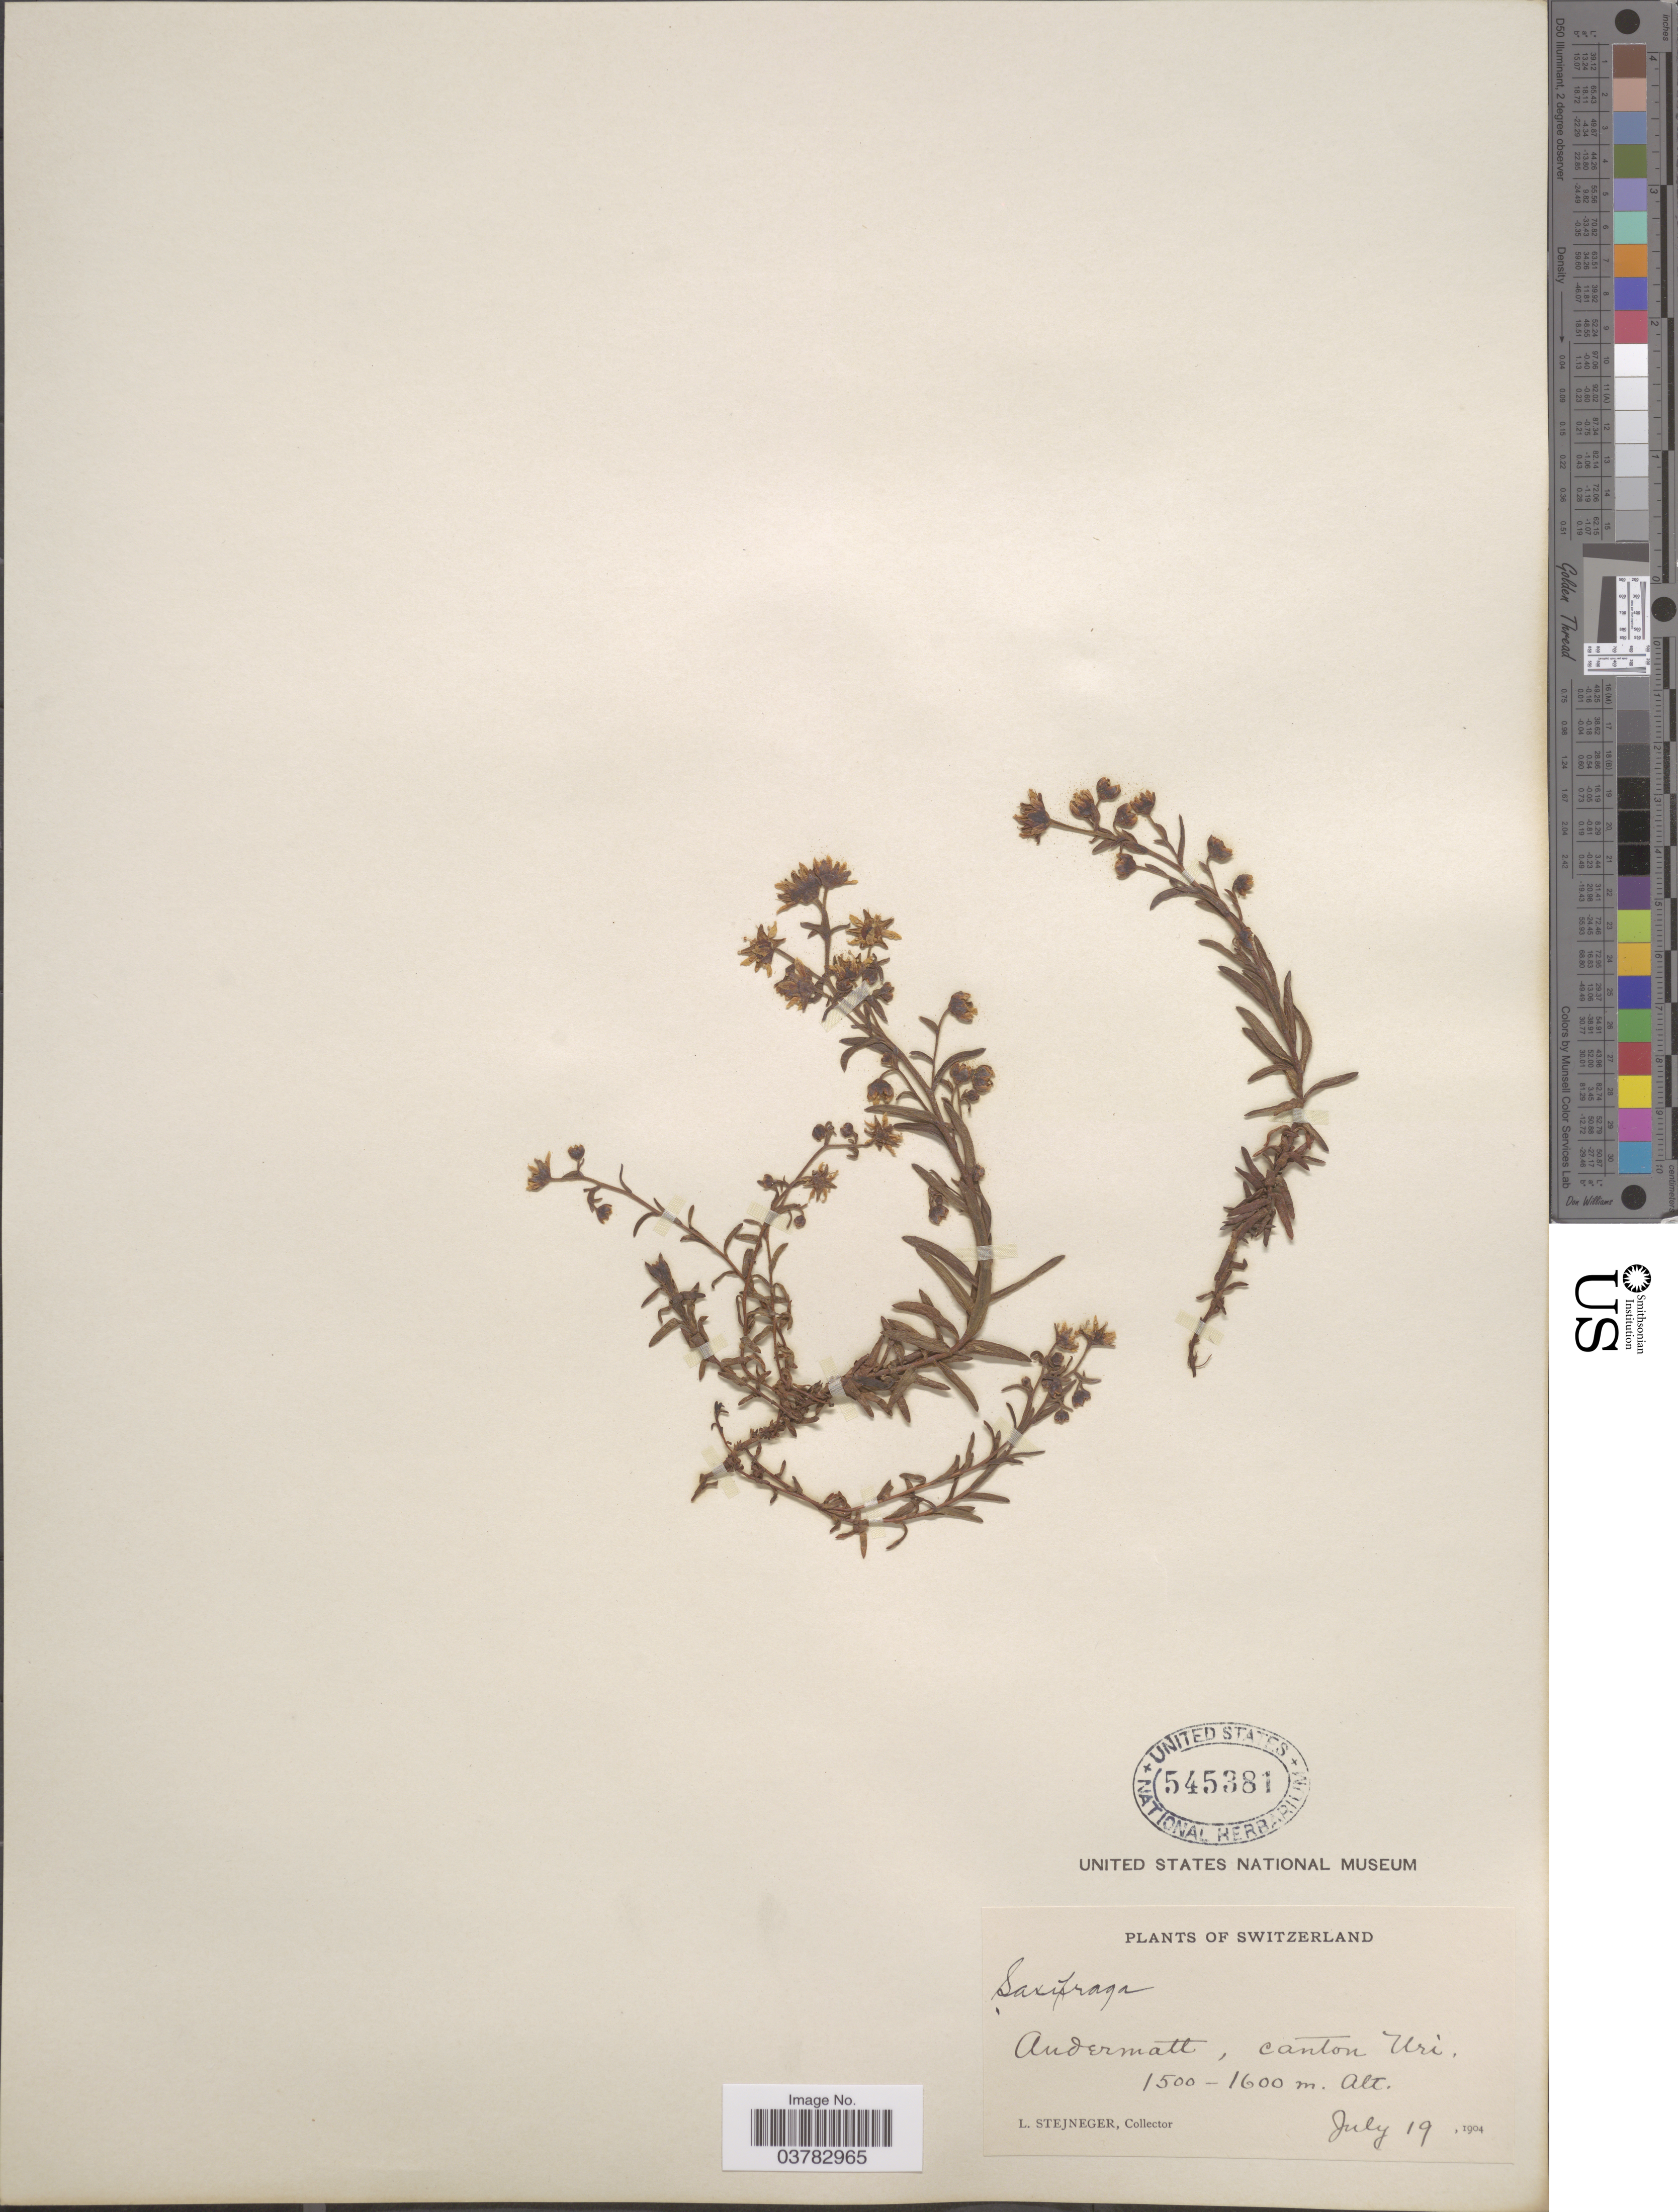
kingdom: Plantae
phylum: Tracheophyta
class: Magnoliopsida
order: Saxifragales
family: Saxifragaceae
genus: Saxifraga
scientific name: Saxifraga sp.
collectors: L. Stejneger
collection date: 1904-07-19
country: Switzerland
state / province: Uri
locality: Andermatt, canton Uri.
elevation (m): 1500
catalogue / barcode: US 545381